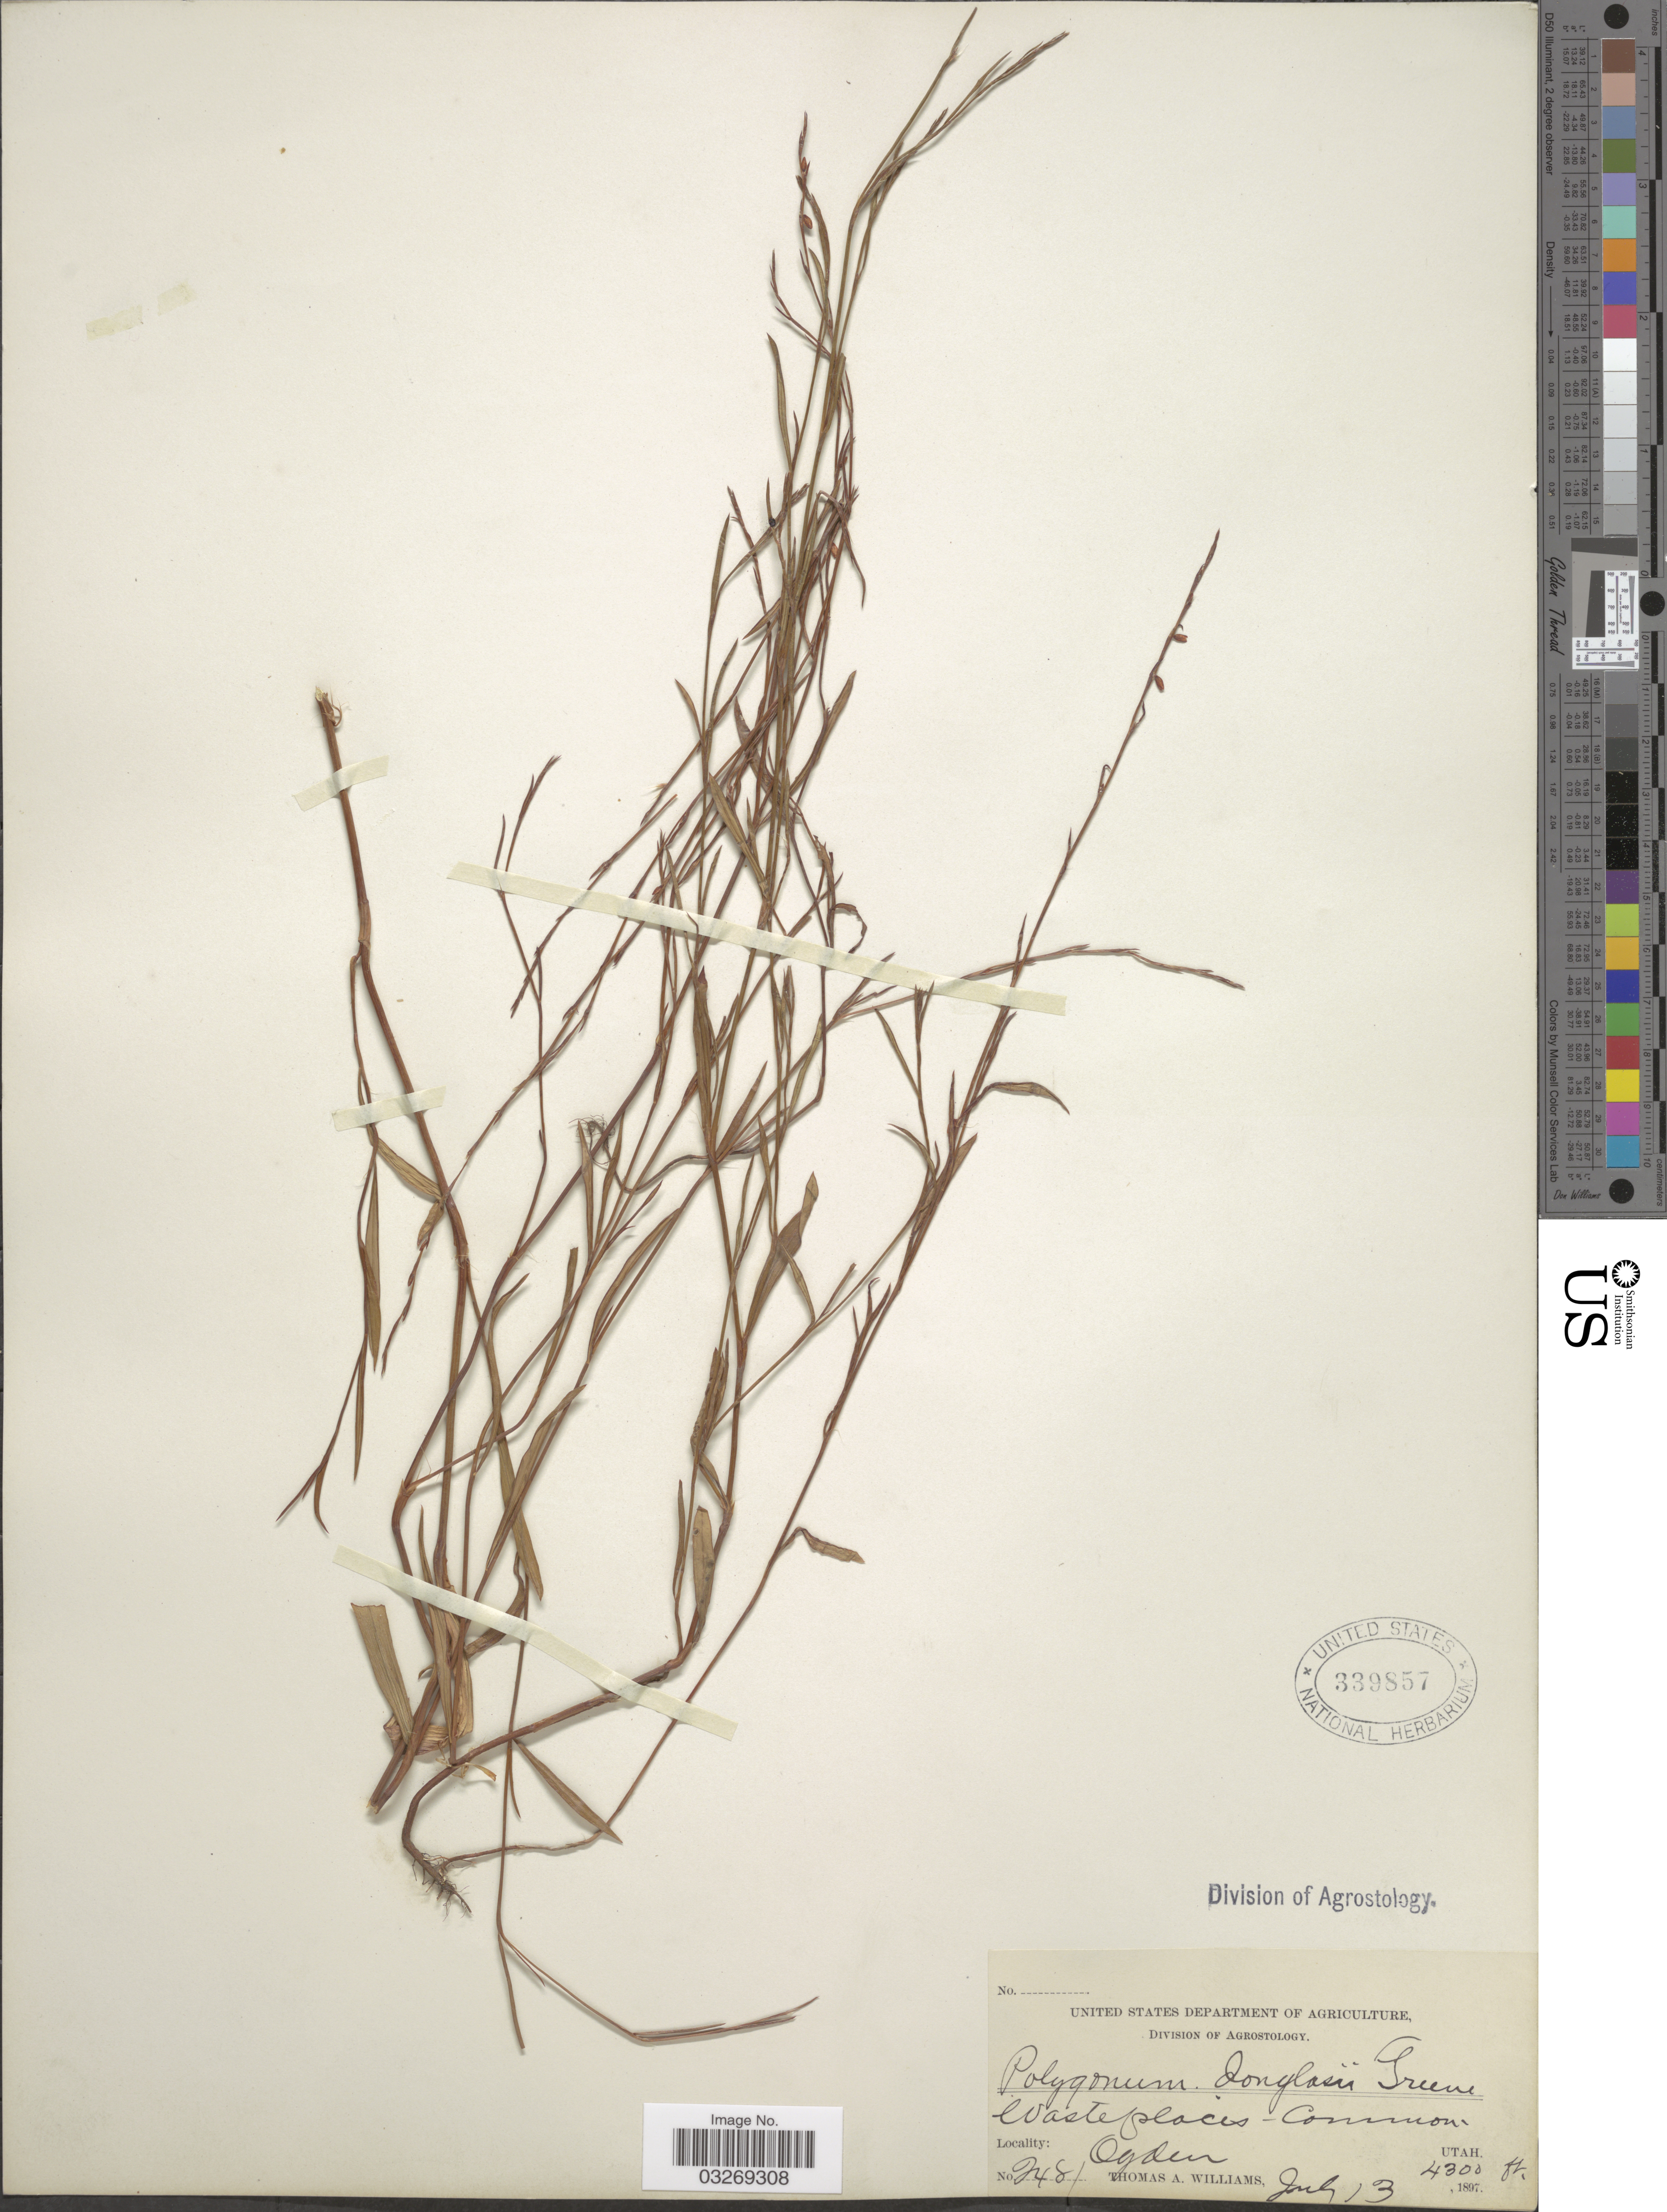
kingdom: Plantae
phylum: Tracheophyta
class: Magnoliopsida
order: Caryophyllales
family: Polygonaceae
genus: Polygonum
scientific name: Polygonum douglasii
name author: Greene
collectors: T. A. Williams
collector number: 2481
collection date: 1897-07-13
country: United States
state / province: Utah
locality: Ogden.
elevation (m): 1311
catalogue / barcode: US 339857